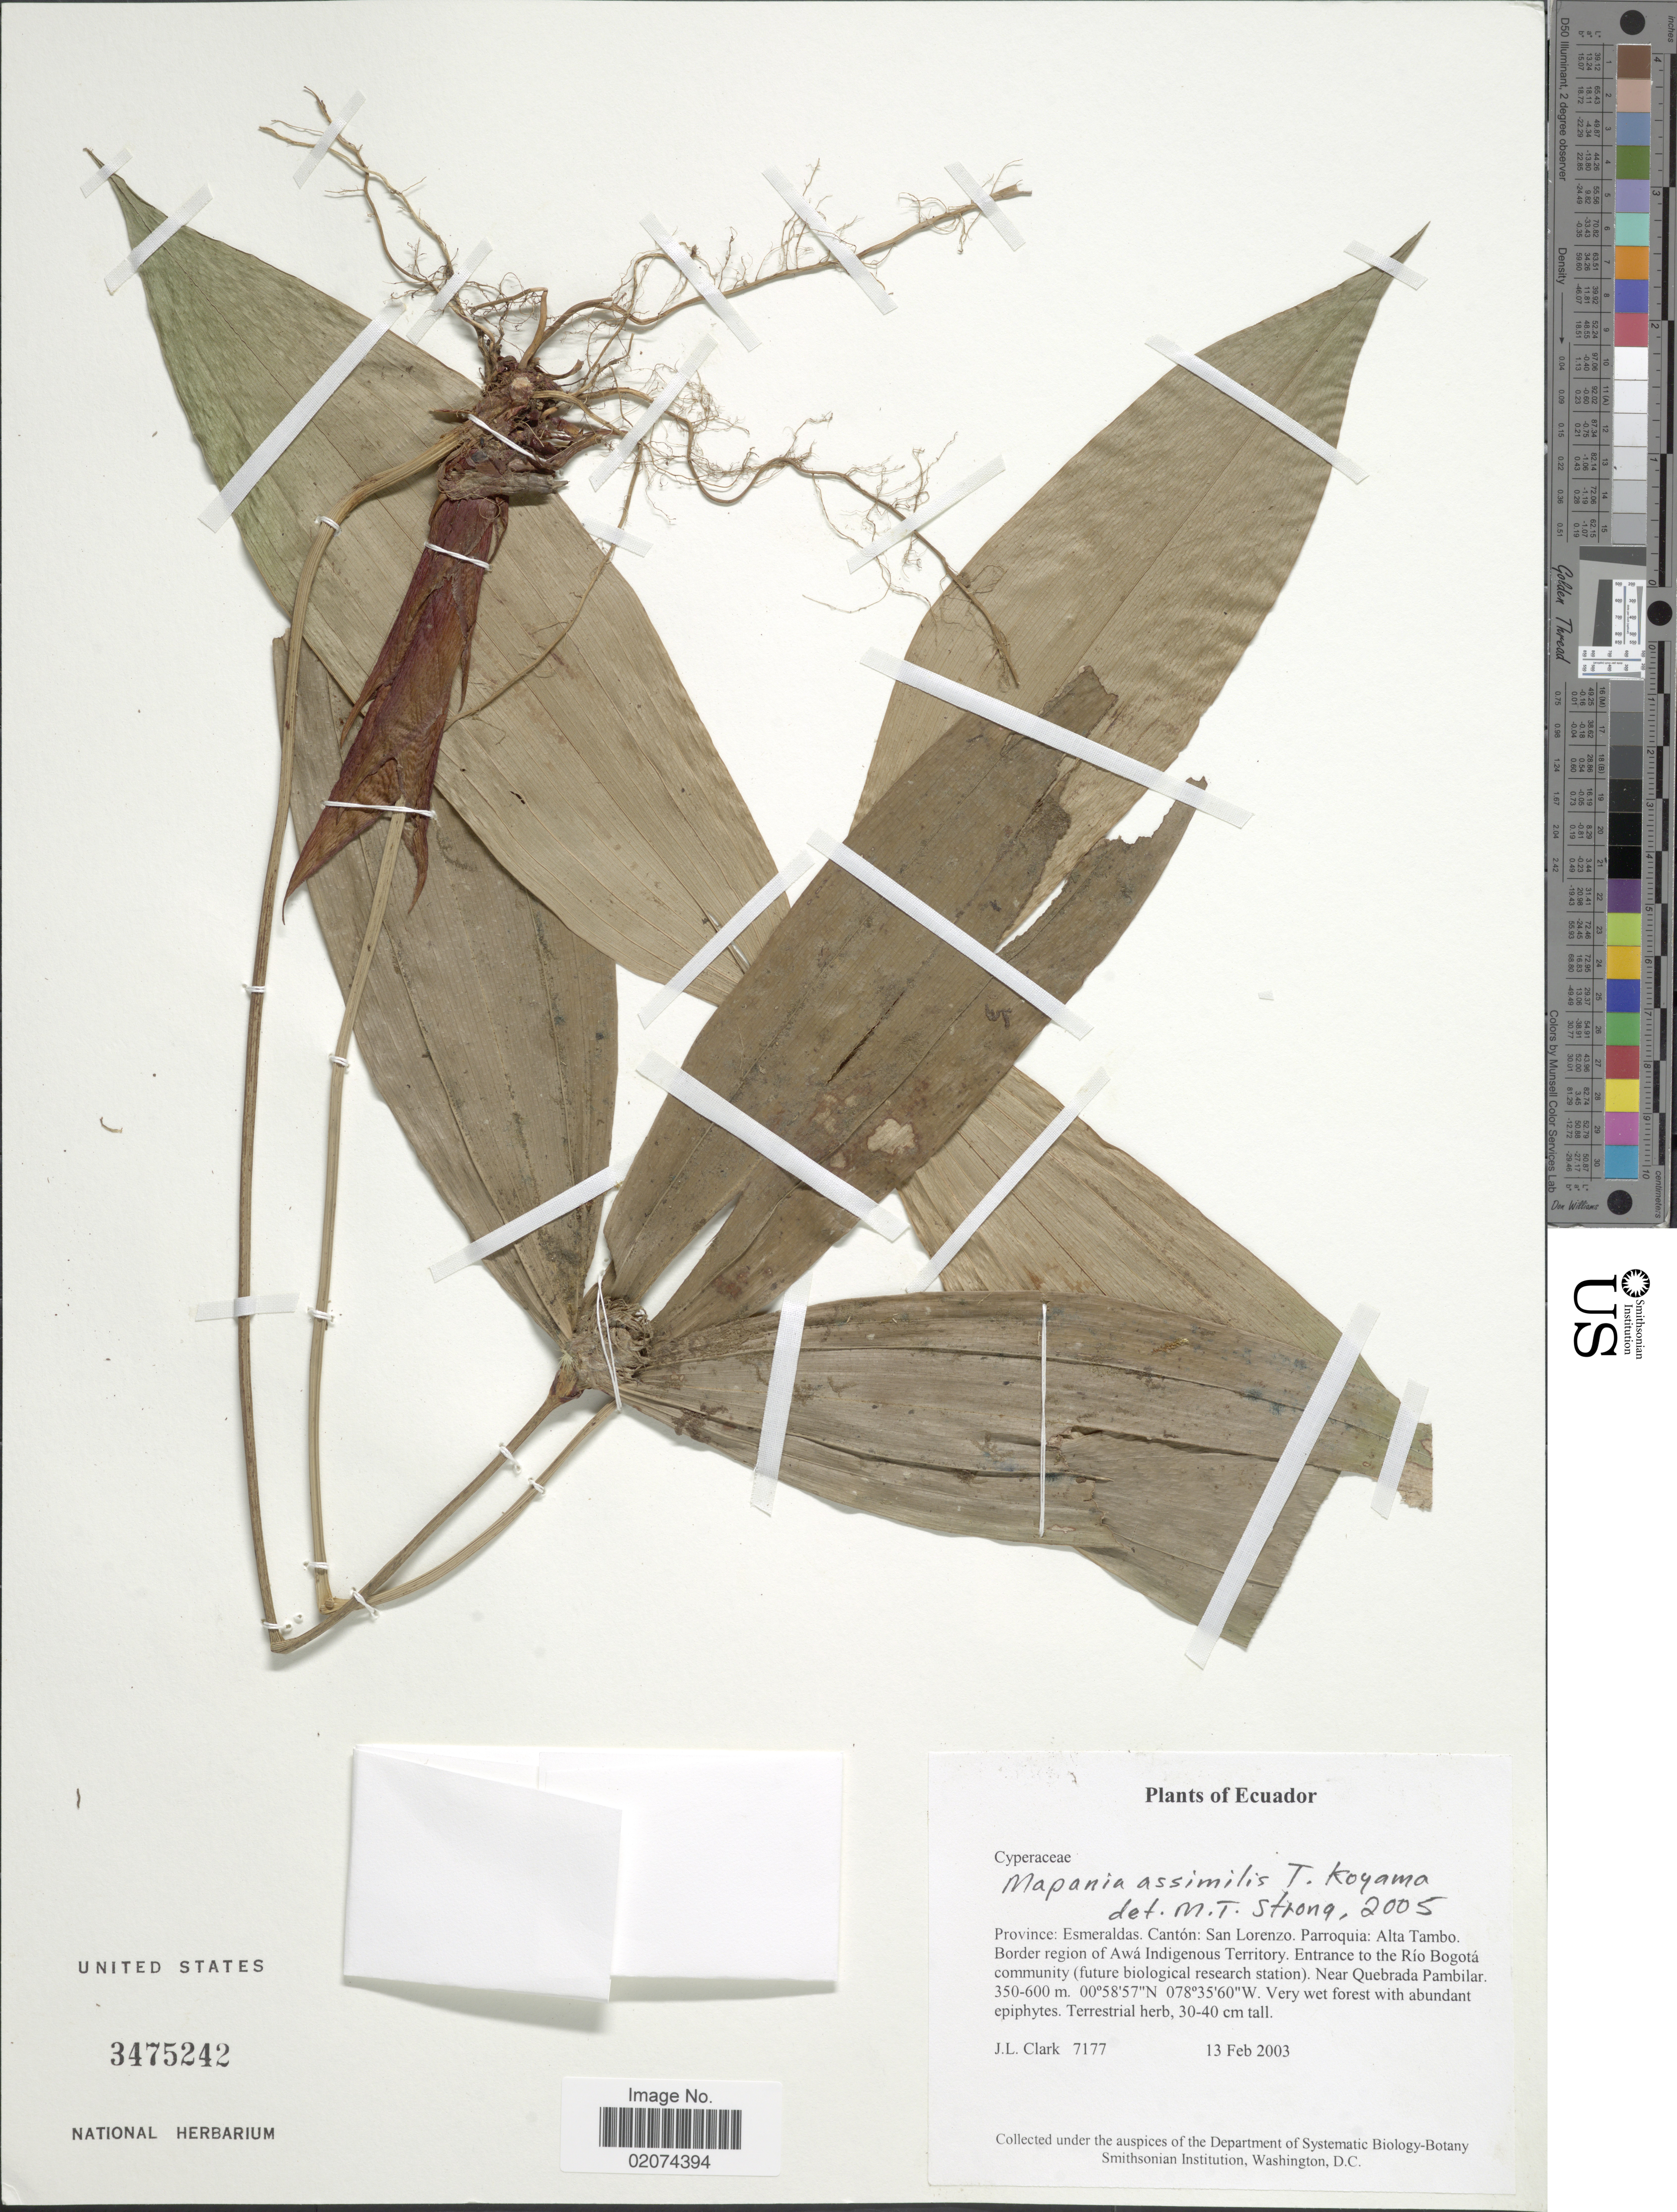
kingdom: Plantae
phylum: Tracheophyta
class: Liliopsida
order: Poales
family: Cyperaceae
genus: Mapania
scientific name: Mapania assimilis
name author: T. Koyama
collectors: J. L. Clark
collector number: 7177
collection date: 2003-02-13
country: Ecuador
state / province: Esmeraldas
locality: Canton: San Lorenzo. Parroquia: Alta Tambo. Border region of Awa Indigenous Territory. Entrance to the Rio Bogota community. Near Quabrada Pambilar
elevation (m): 350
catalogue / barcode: US 3475242